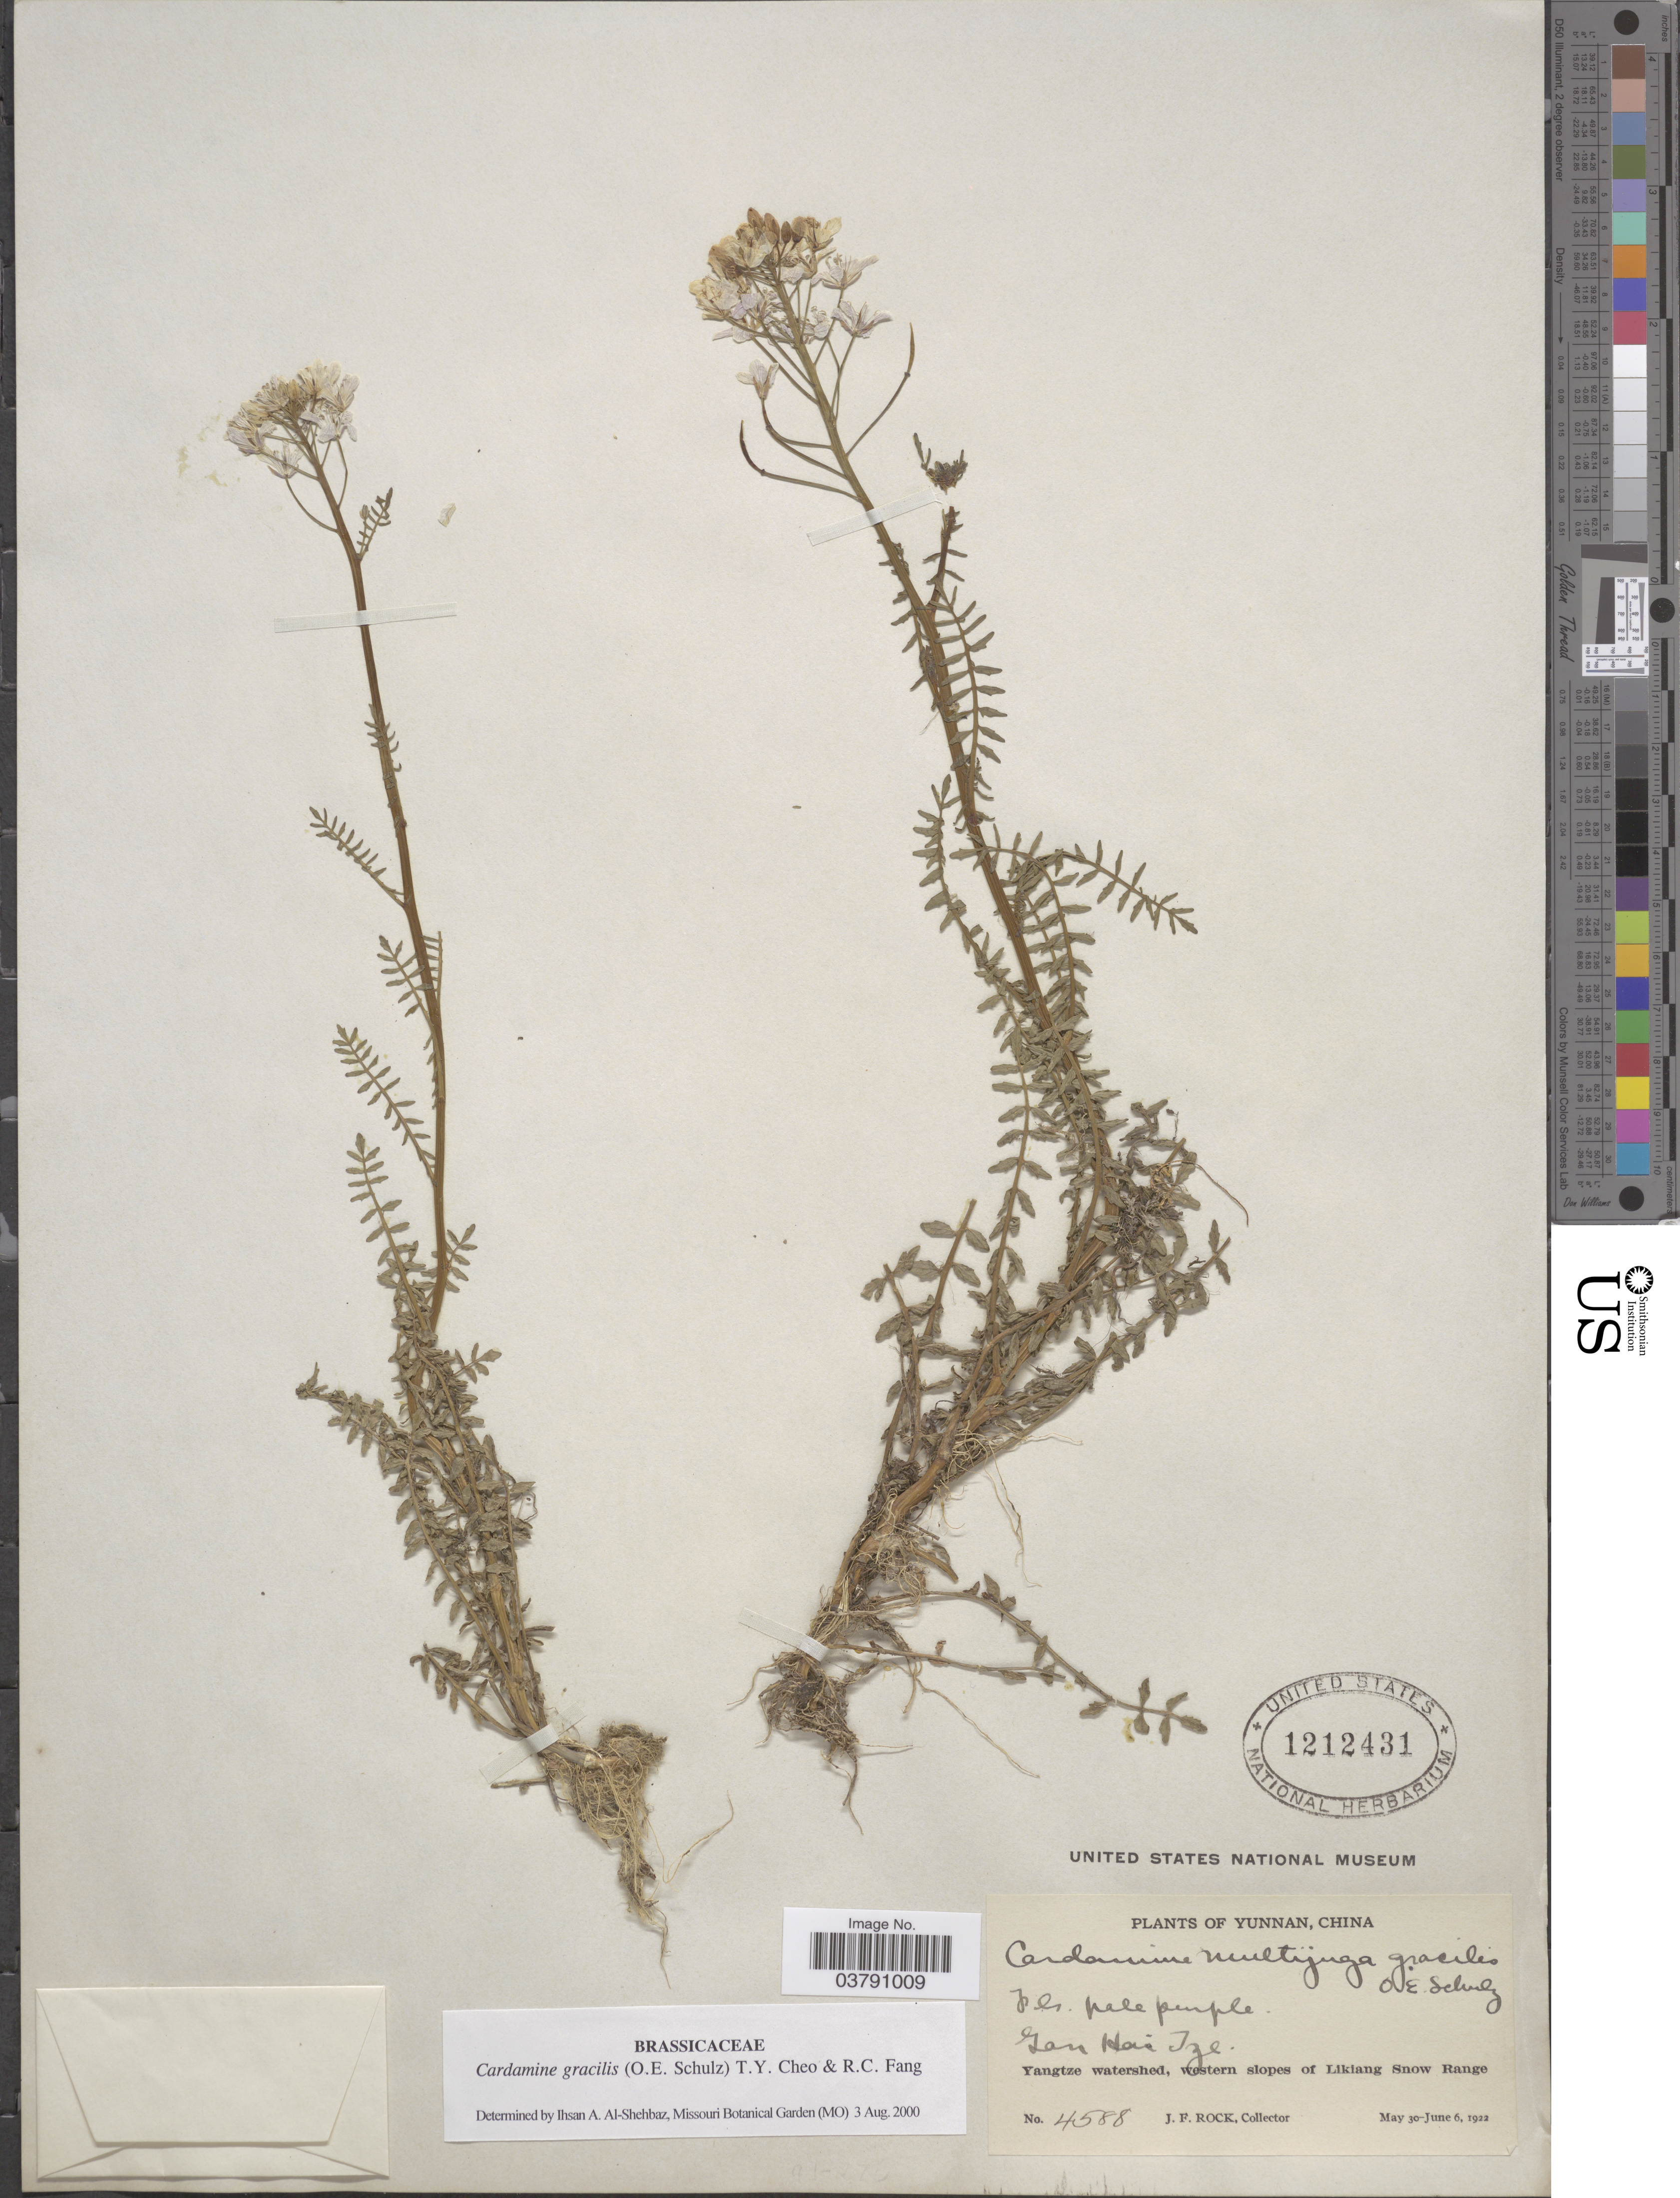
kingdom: Plantae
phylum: Tracheophyta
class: Magnoliopsida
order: Brassicales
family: Brassicaceae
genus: Cardamine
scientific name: Cardamine gracilis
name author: (O.E. Schulz) T.Y. Cheo & R.C. Fang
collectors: J. Rock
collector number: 4588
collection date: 1922-05-30/1922-06-06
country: China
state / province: Yunnan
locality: Gan Hai Tze. Yangtze watershed, western slopes of Likiang Snow Range.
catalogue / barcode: US 1212431